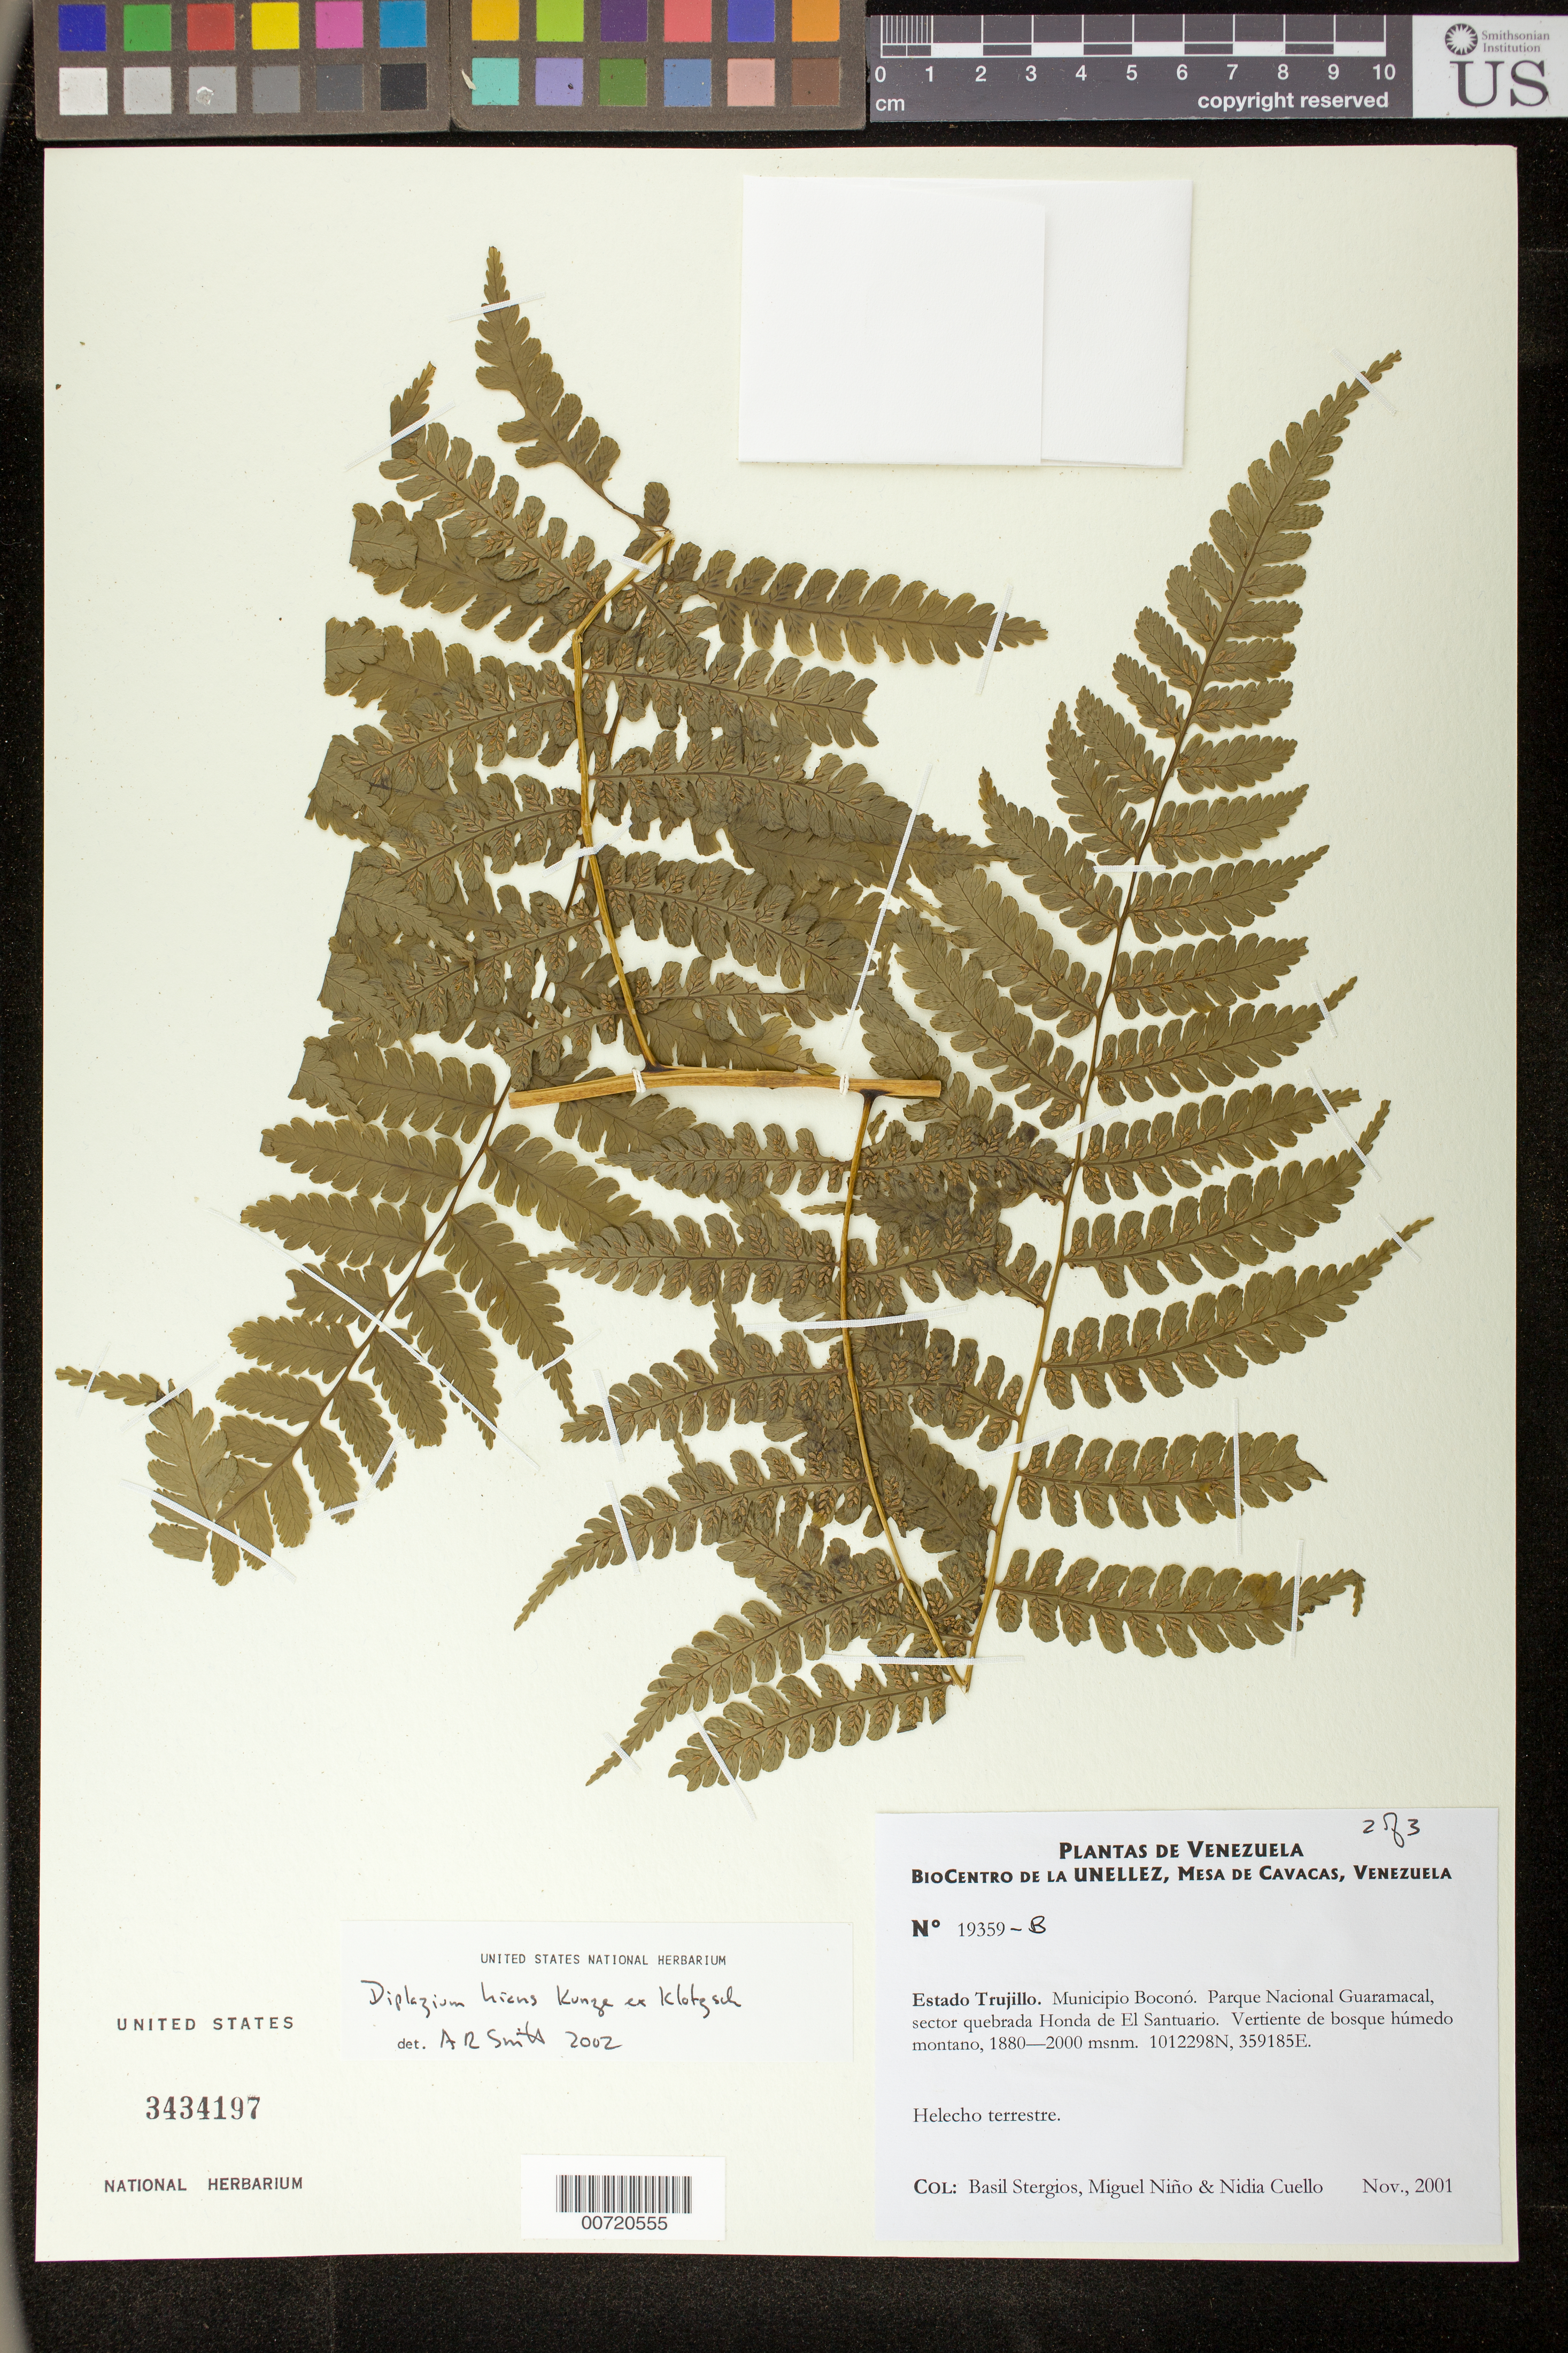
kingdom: Plantae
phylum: Tracheophyta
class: Polypodiopsida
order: Polypodiales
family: Athyriaceae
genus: Diplazium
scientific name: Diplazium hians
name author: Kunze ex Klotzsch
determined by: Smith, Alan R., (UC)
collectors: B. G. Stergios, S. M. Niño & N. L. Cuello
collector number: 19359B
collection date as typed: Nov 2001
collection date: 2001-11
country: Venezuela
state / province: Trujillo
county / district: Boconó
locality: Parque Nacional Guaramacal. Sector quebrada Honda de El Santuario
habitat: Vertiente de bosque húmedo montano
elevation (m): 1880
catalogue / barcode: US 3434197